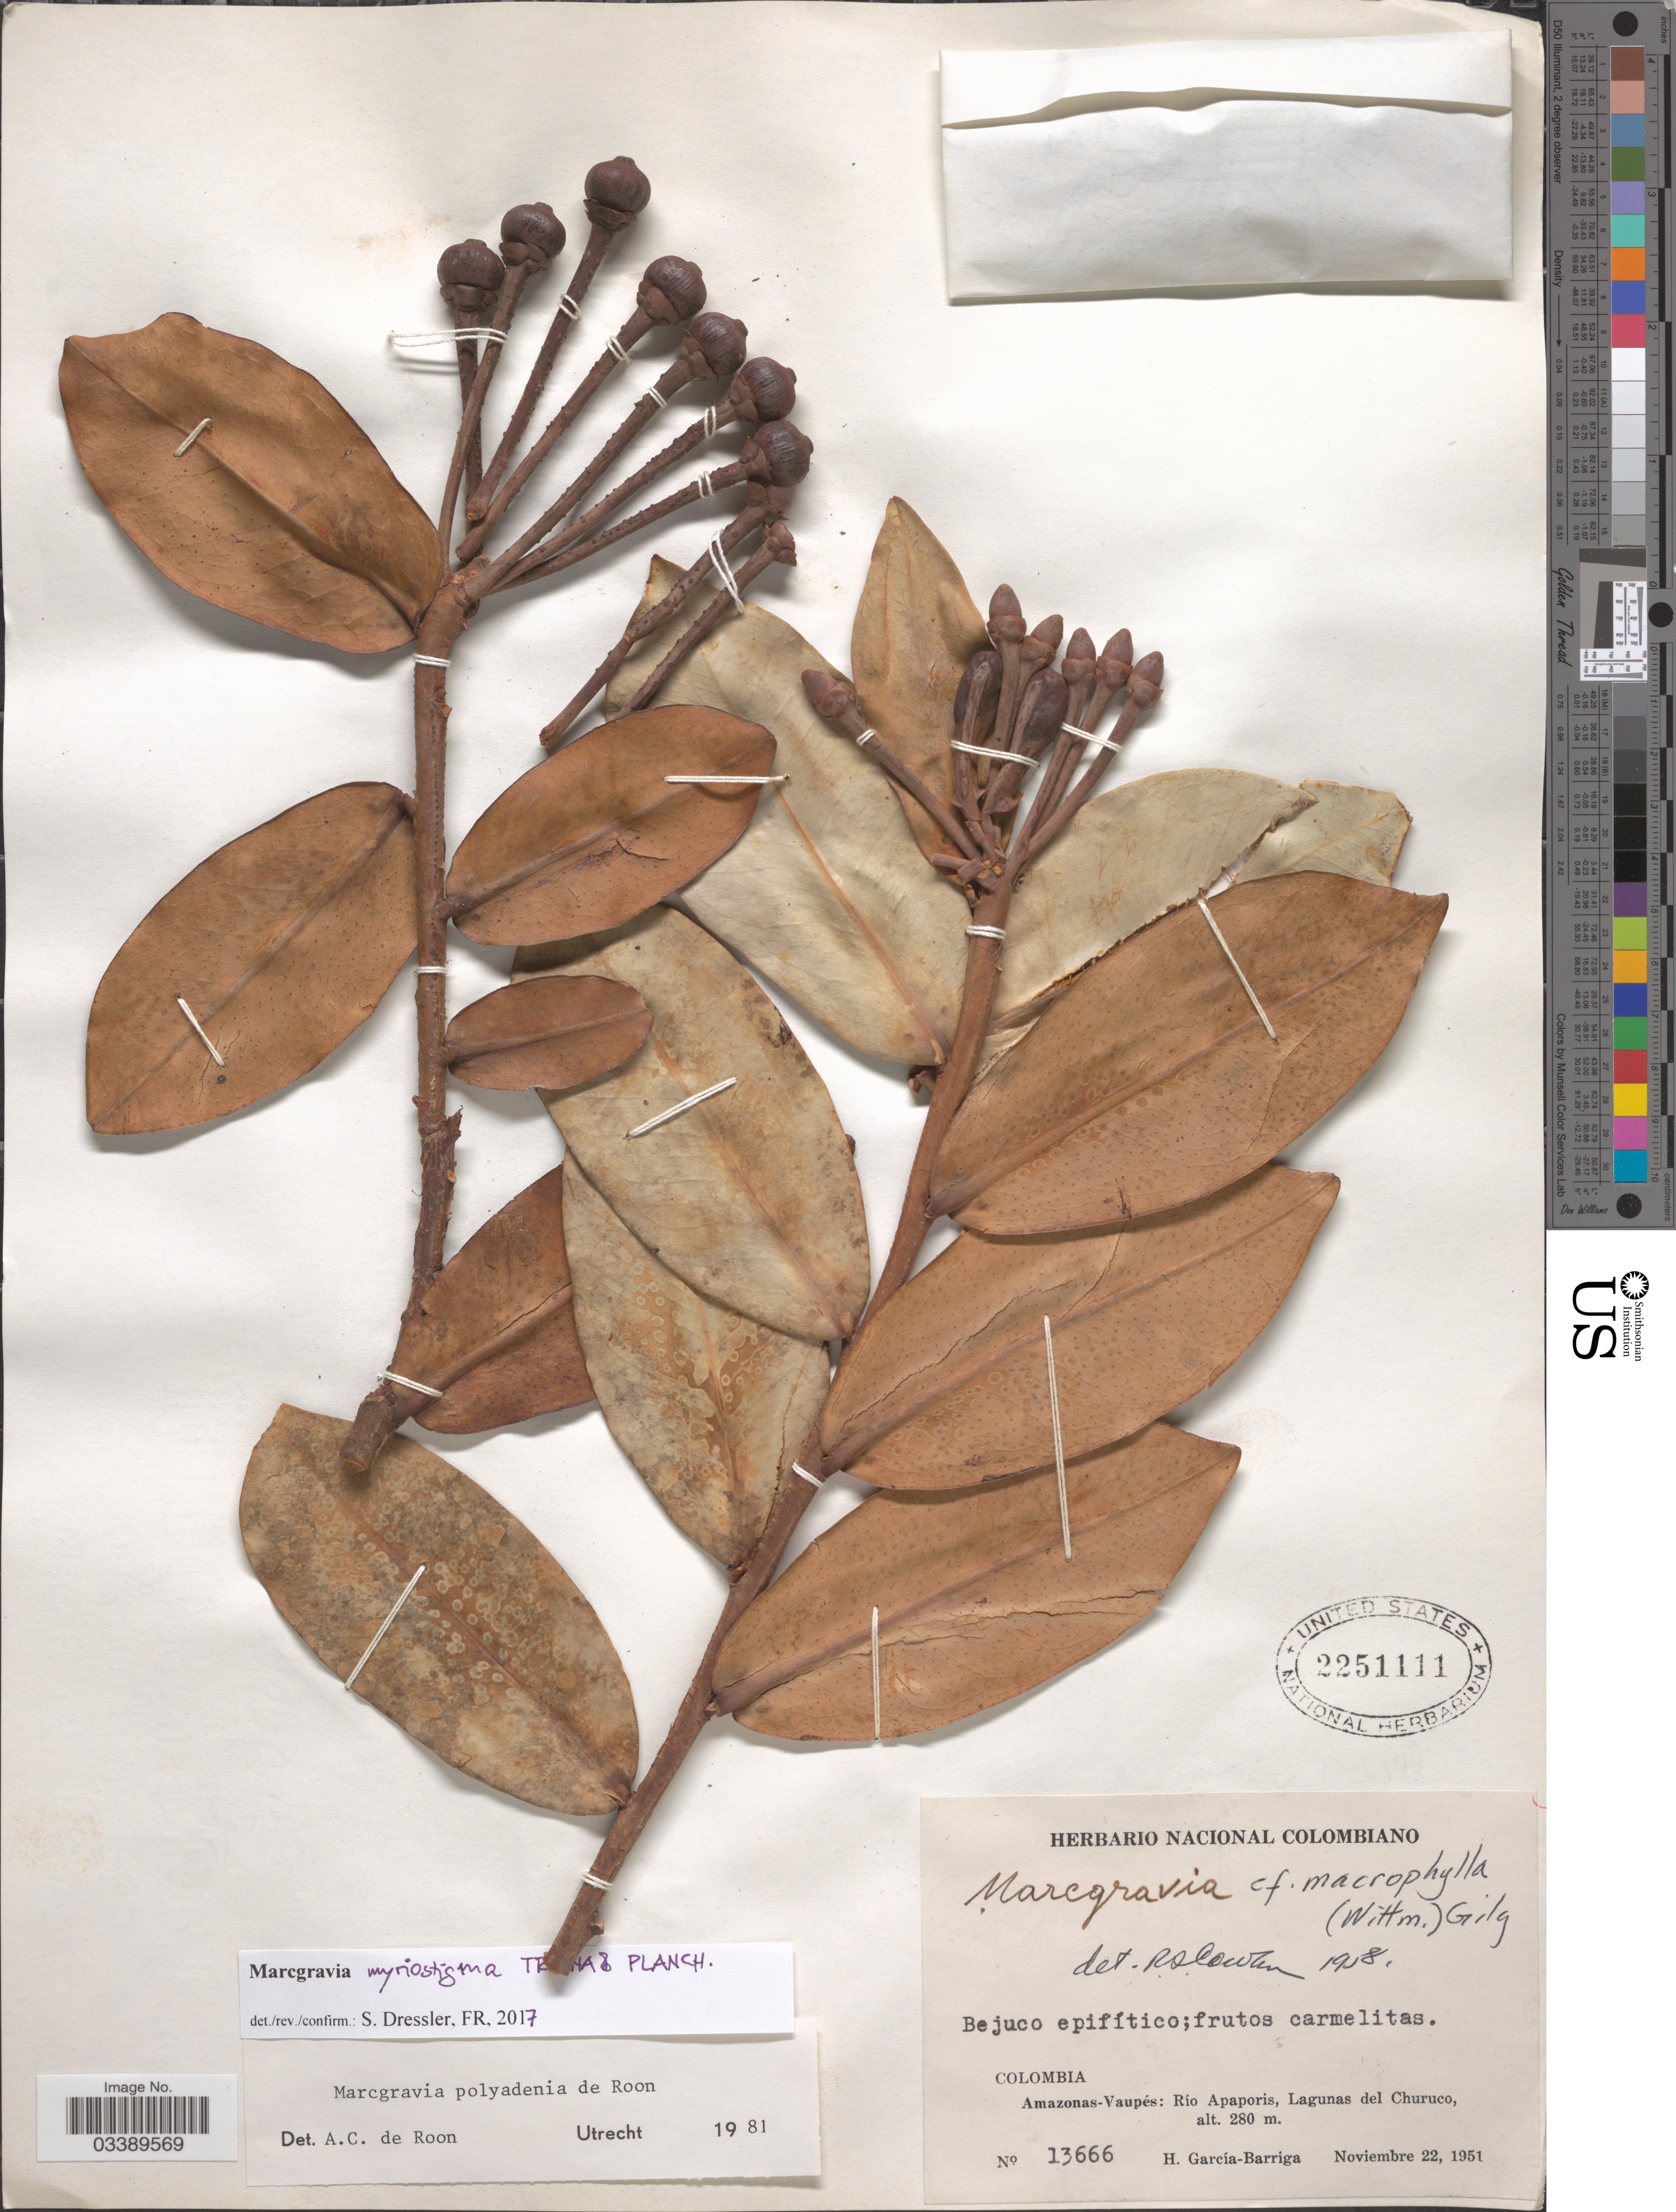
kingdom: Plantae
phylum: Tracheophyta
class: Magnoliopsida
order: Ericales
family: Marcgraviaceae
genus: Marcgravia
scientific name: Marcgravia myriostigma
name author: Triana & Planch.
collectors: H. García Barriga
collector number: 13666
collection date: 1951-11-22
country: Colombia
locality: Amazonas-Vaupés: Río Apaporis, Lagunas del Churuco.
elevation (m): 280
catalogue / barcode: US 2251111